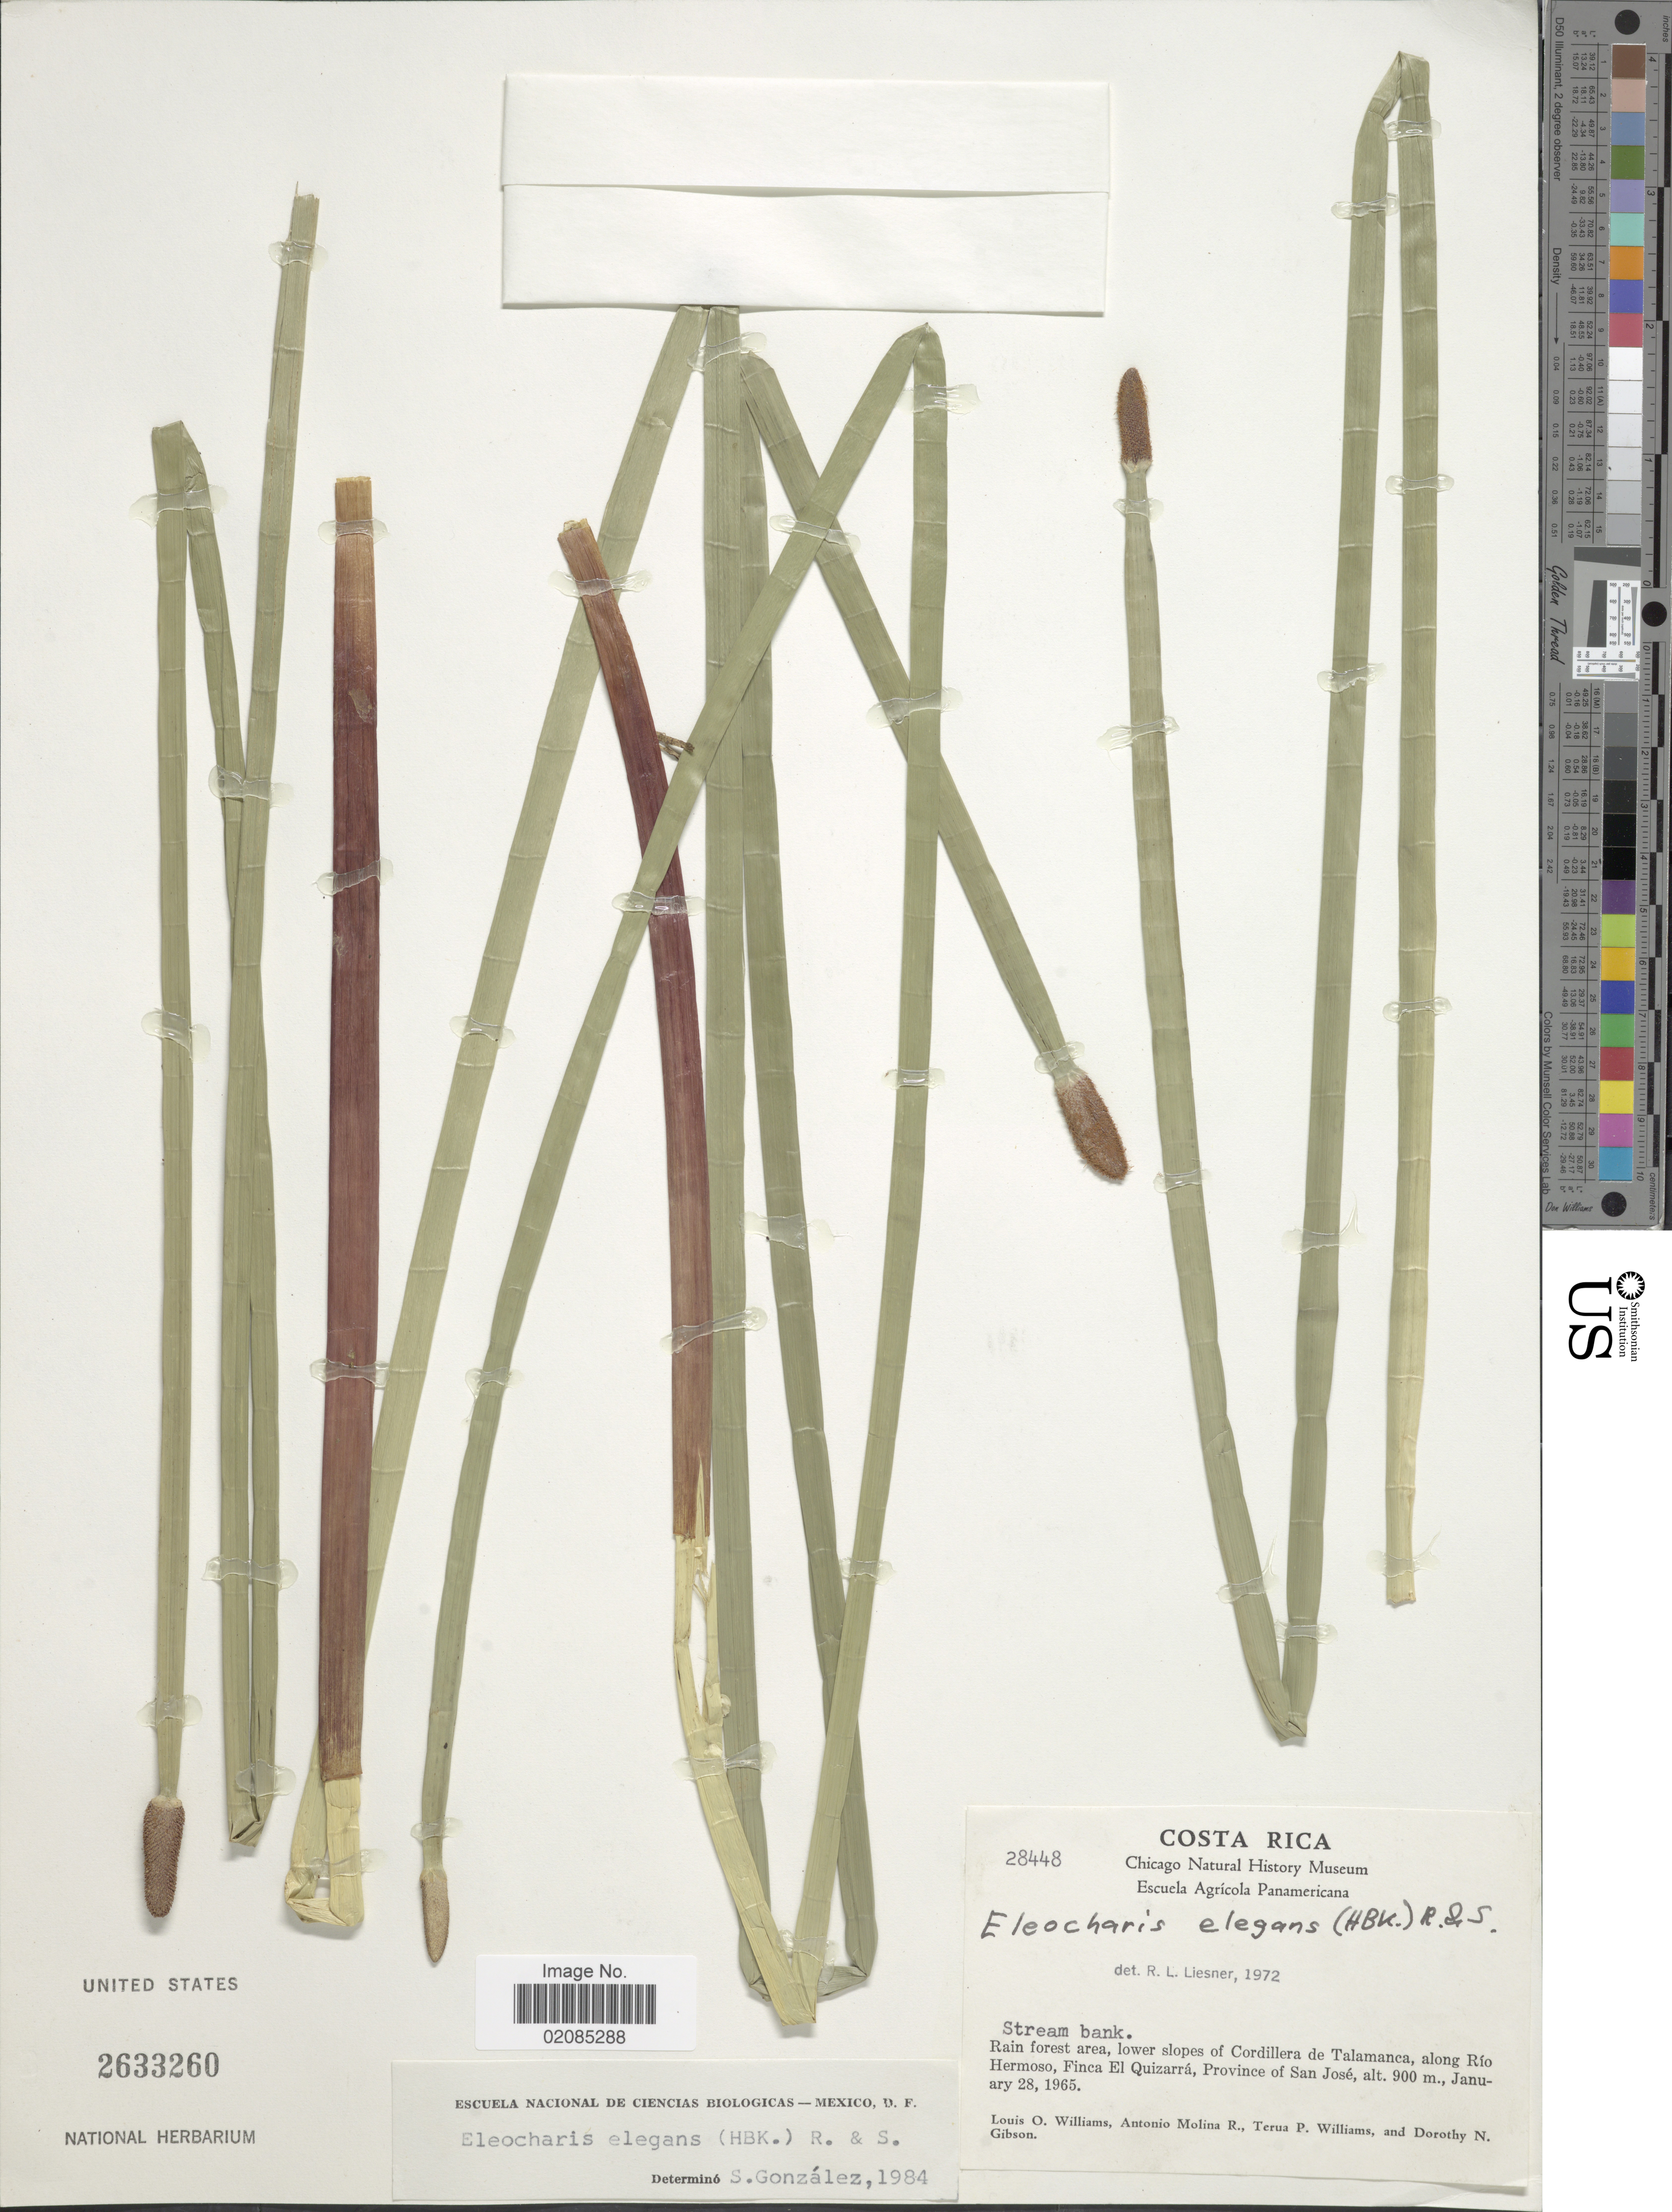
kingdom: Plantae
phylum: Tracheophyta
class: Liliopsida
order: Poales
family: Cyperaceae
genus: Eleocharis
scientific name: Eleocharis elegans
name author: (Kunth) Roem. & Schult.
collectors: L. O. Williams, A. Molina R., T. P. Williams & D. N. Gibson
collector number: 28448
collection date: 1965-01-28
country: Costa Rica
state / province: San José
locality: Rain forest area, lower slopes of Cordillera de Talamanca, along Rio Hermoso, Finca El Quizarra, Province of San Jose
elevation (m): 900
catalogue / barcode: US 2633260